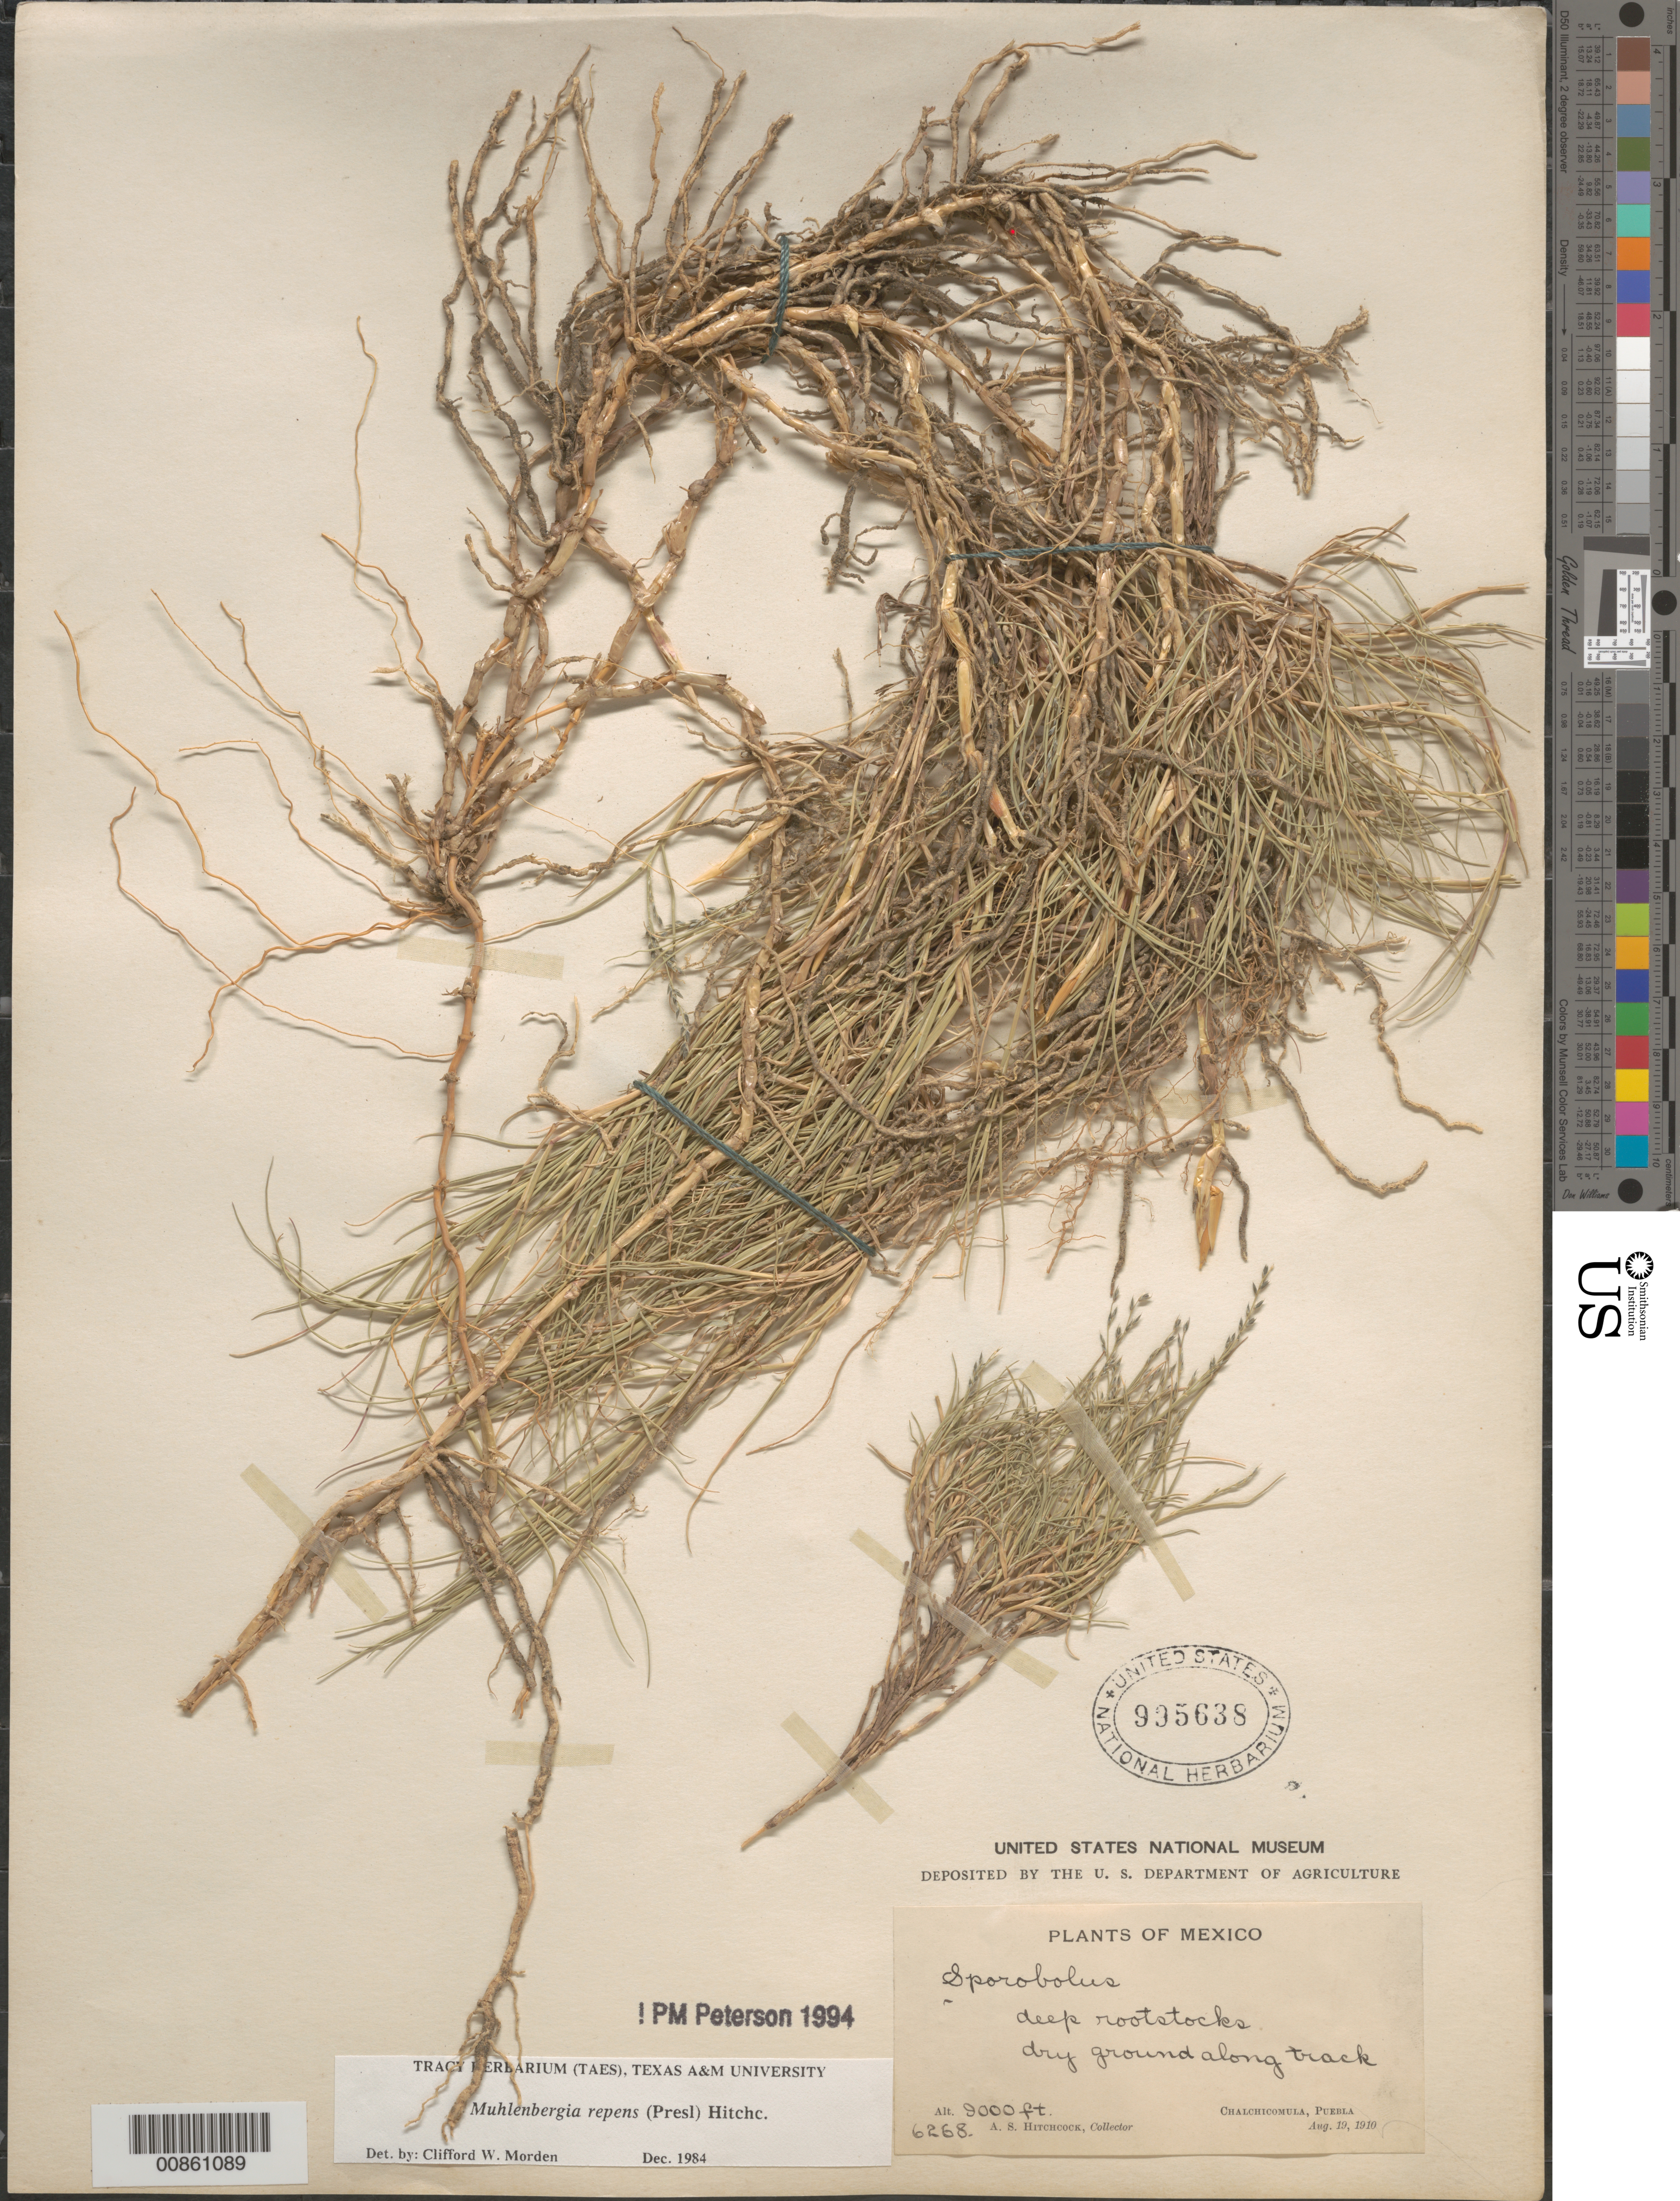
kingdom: Plantae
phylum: Tracheophyta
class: Liliopsida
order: Poales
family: Poaceae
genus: Muhlenbergia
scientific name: Muhlenbergia repens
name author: (J. Presl) Hitchc.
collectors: A. S. Hitchcock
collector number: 6268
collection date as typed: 19 Aug 1910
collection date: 1910-08-19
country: Mexico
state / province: Puebla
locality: Chalchicomula, Pue.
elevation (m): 2743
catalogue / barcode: US 995638